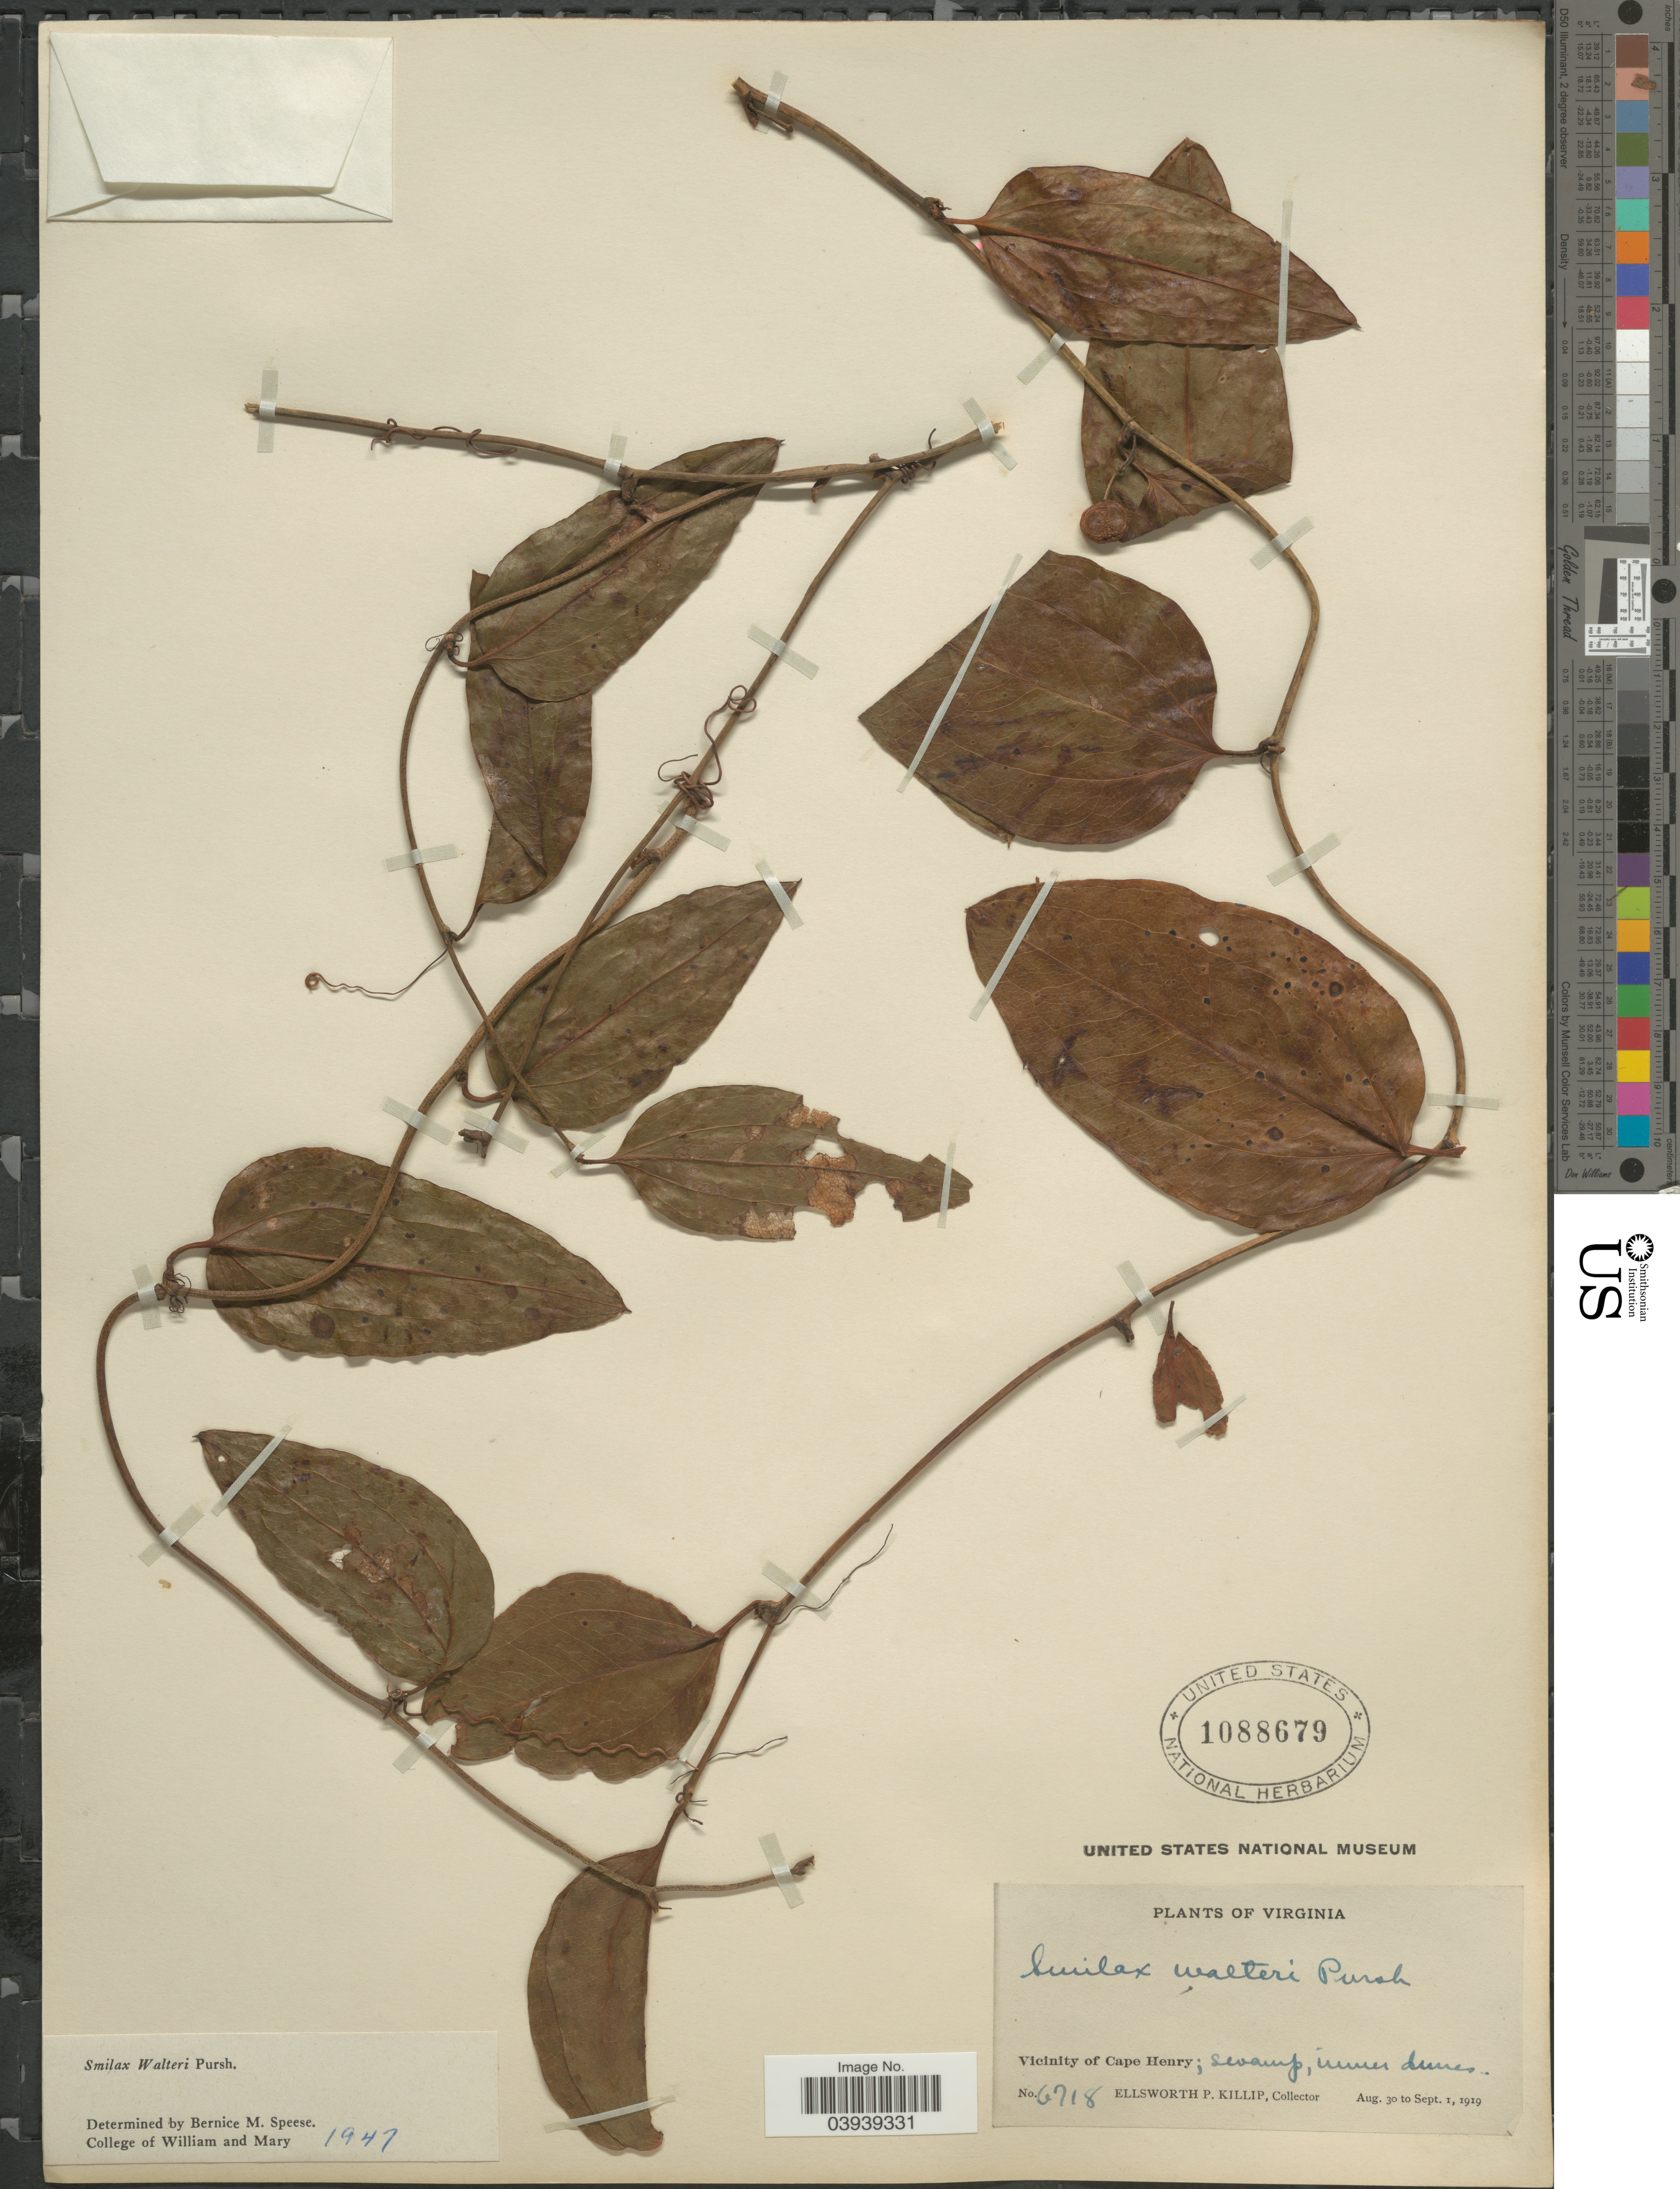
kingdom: Plantae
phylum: Tracheophyta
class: Liliopsida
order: Liliales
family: Smilacaceae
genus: Smilax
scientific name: Smilax walteri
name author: Pursh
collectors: E. P. Killip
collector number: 6718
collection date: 1919-08-30/1919-09-01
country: United States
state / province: Virginia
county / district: City of Virginia Beach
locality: Vicinity of Cape Henry; swamp, inner dunes.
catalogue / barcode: US 1088679